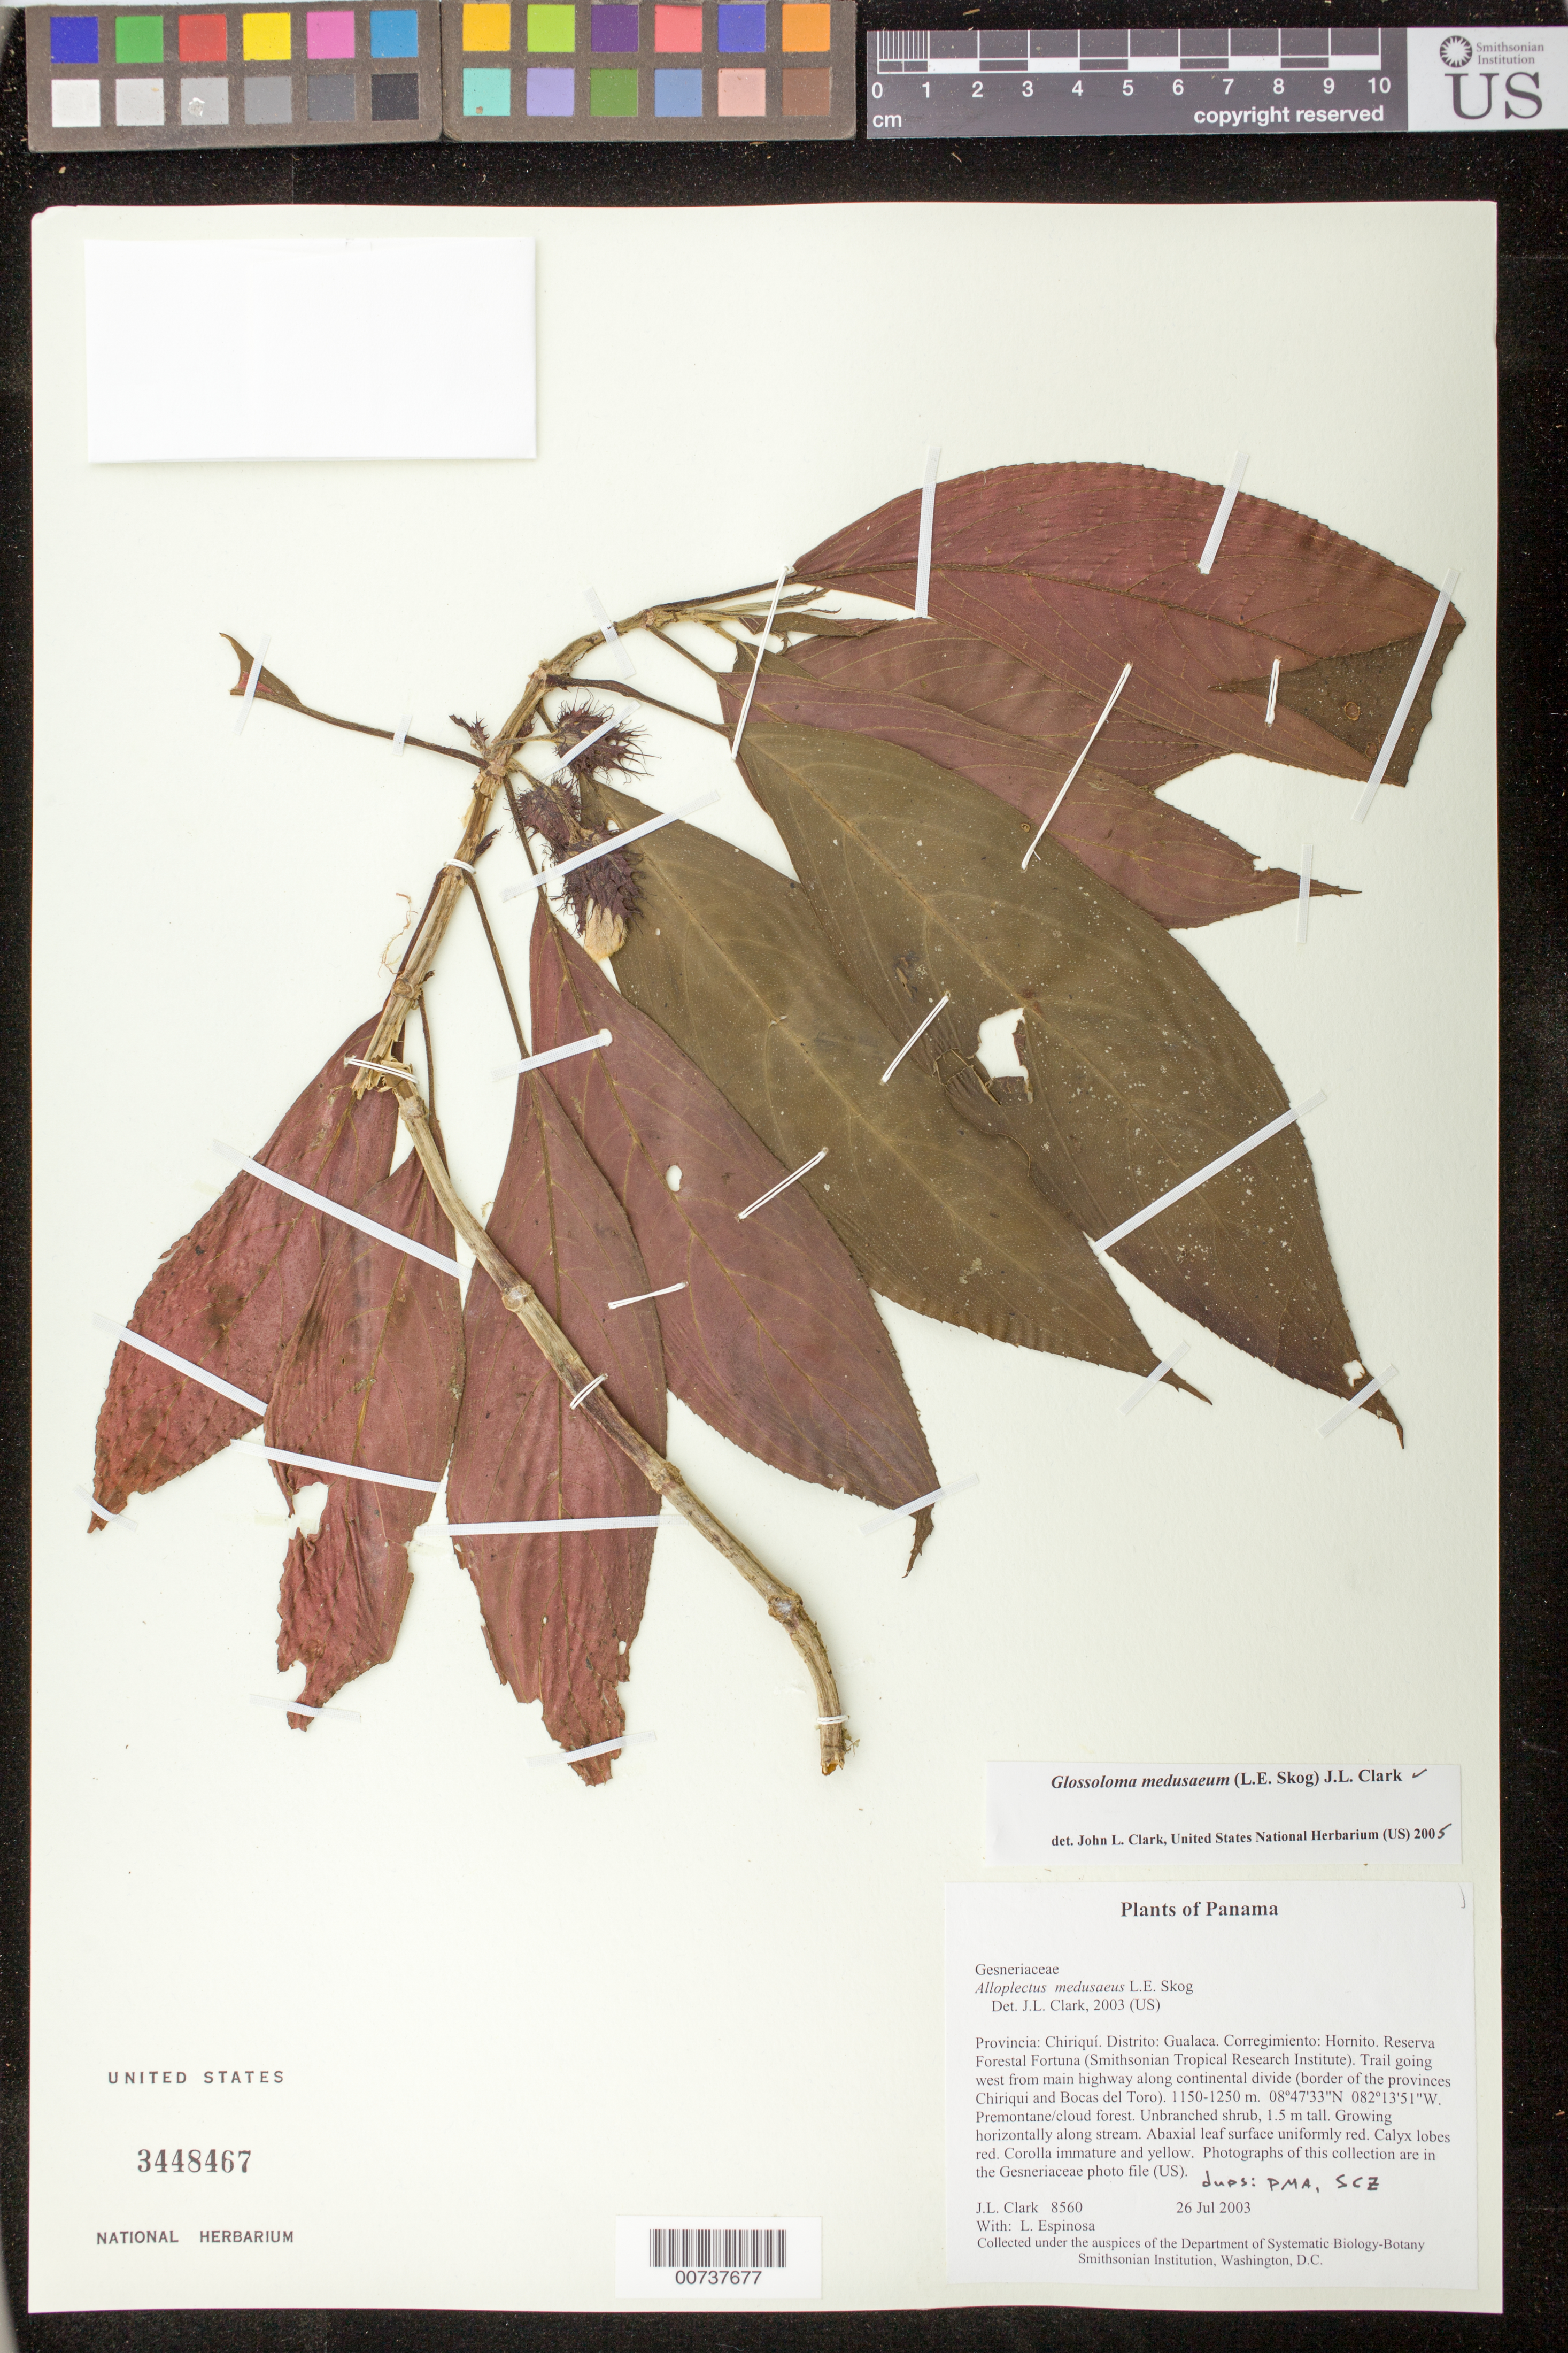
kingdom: Plantae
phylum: Tracheophyta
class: Magnoliopsida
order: Lamiales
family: Gesneriaceae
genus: Glossoloma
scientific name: Glossoloma medusaeum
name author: (L.E. Skog) J.L. Clark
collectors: J. L. Clark & L. Espinosa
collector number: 8560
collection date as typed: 26 Jul 2003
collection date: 2003-07-26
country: Panama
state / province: Chiriqui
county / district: Gualaca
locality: Gualaca. Corregimiento: Hornito. Reserva Forestal Fortuna (Smithsonian Tropical Research Institute). Trail going west from main highway along continental divide (border of the provinces Chiriqui and Bocas del Toro).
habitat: Premontane/cloud forest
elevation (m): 1150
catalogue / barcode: US 3448467